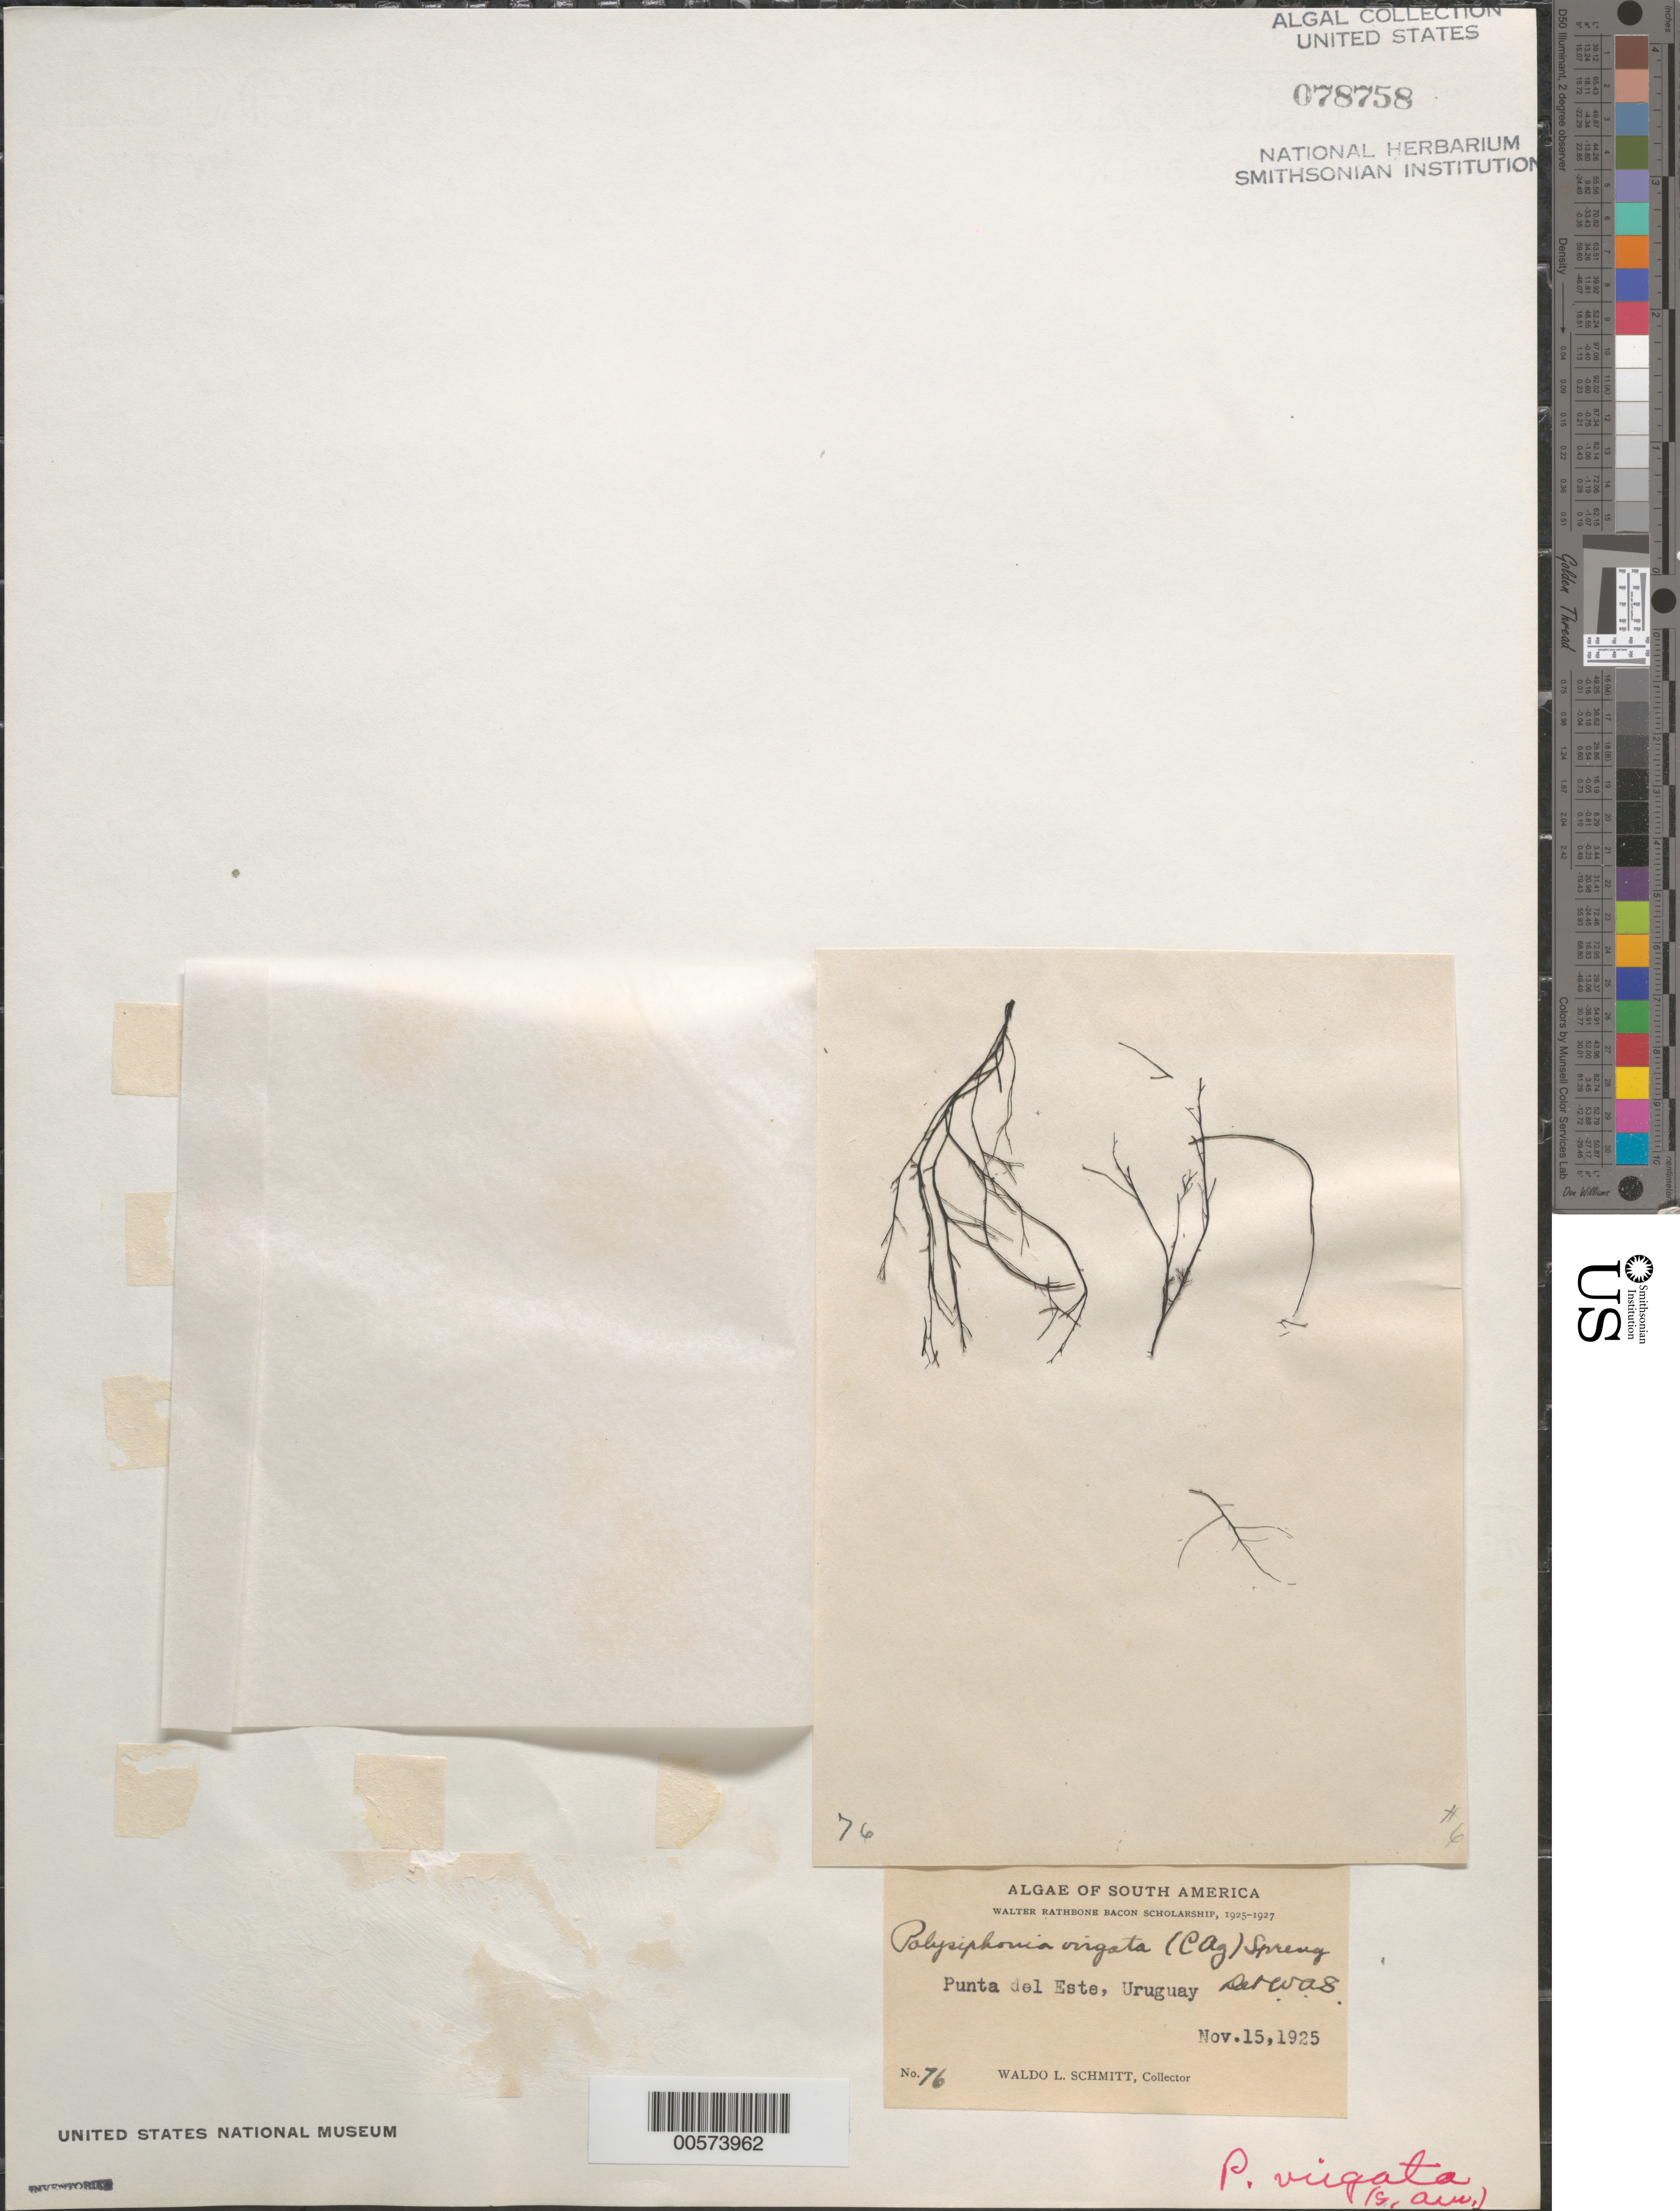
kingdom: Plantae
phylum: Rhodophyta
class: Florideophyceae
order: Ceramiales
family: Rhodomelaceae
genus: Carradoriella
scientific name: Carradoriella virgata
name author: (C. Agardh) P.C. Silva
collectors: W. L. Schmitt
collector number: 76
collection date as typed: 15 Nov 1925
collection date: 1925-11-15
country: Uruguay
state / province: Maldonado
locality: Punta del Este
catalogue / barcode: US 78758